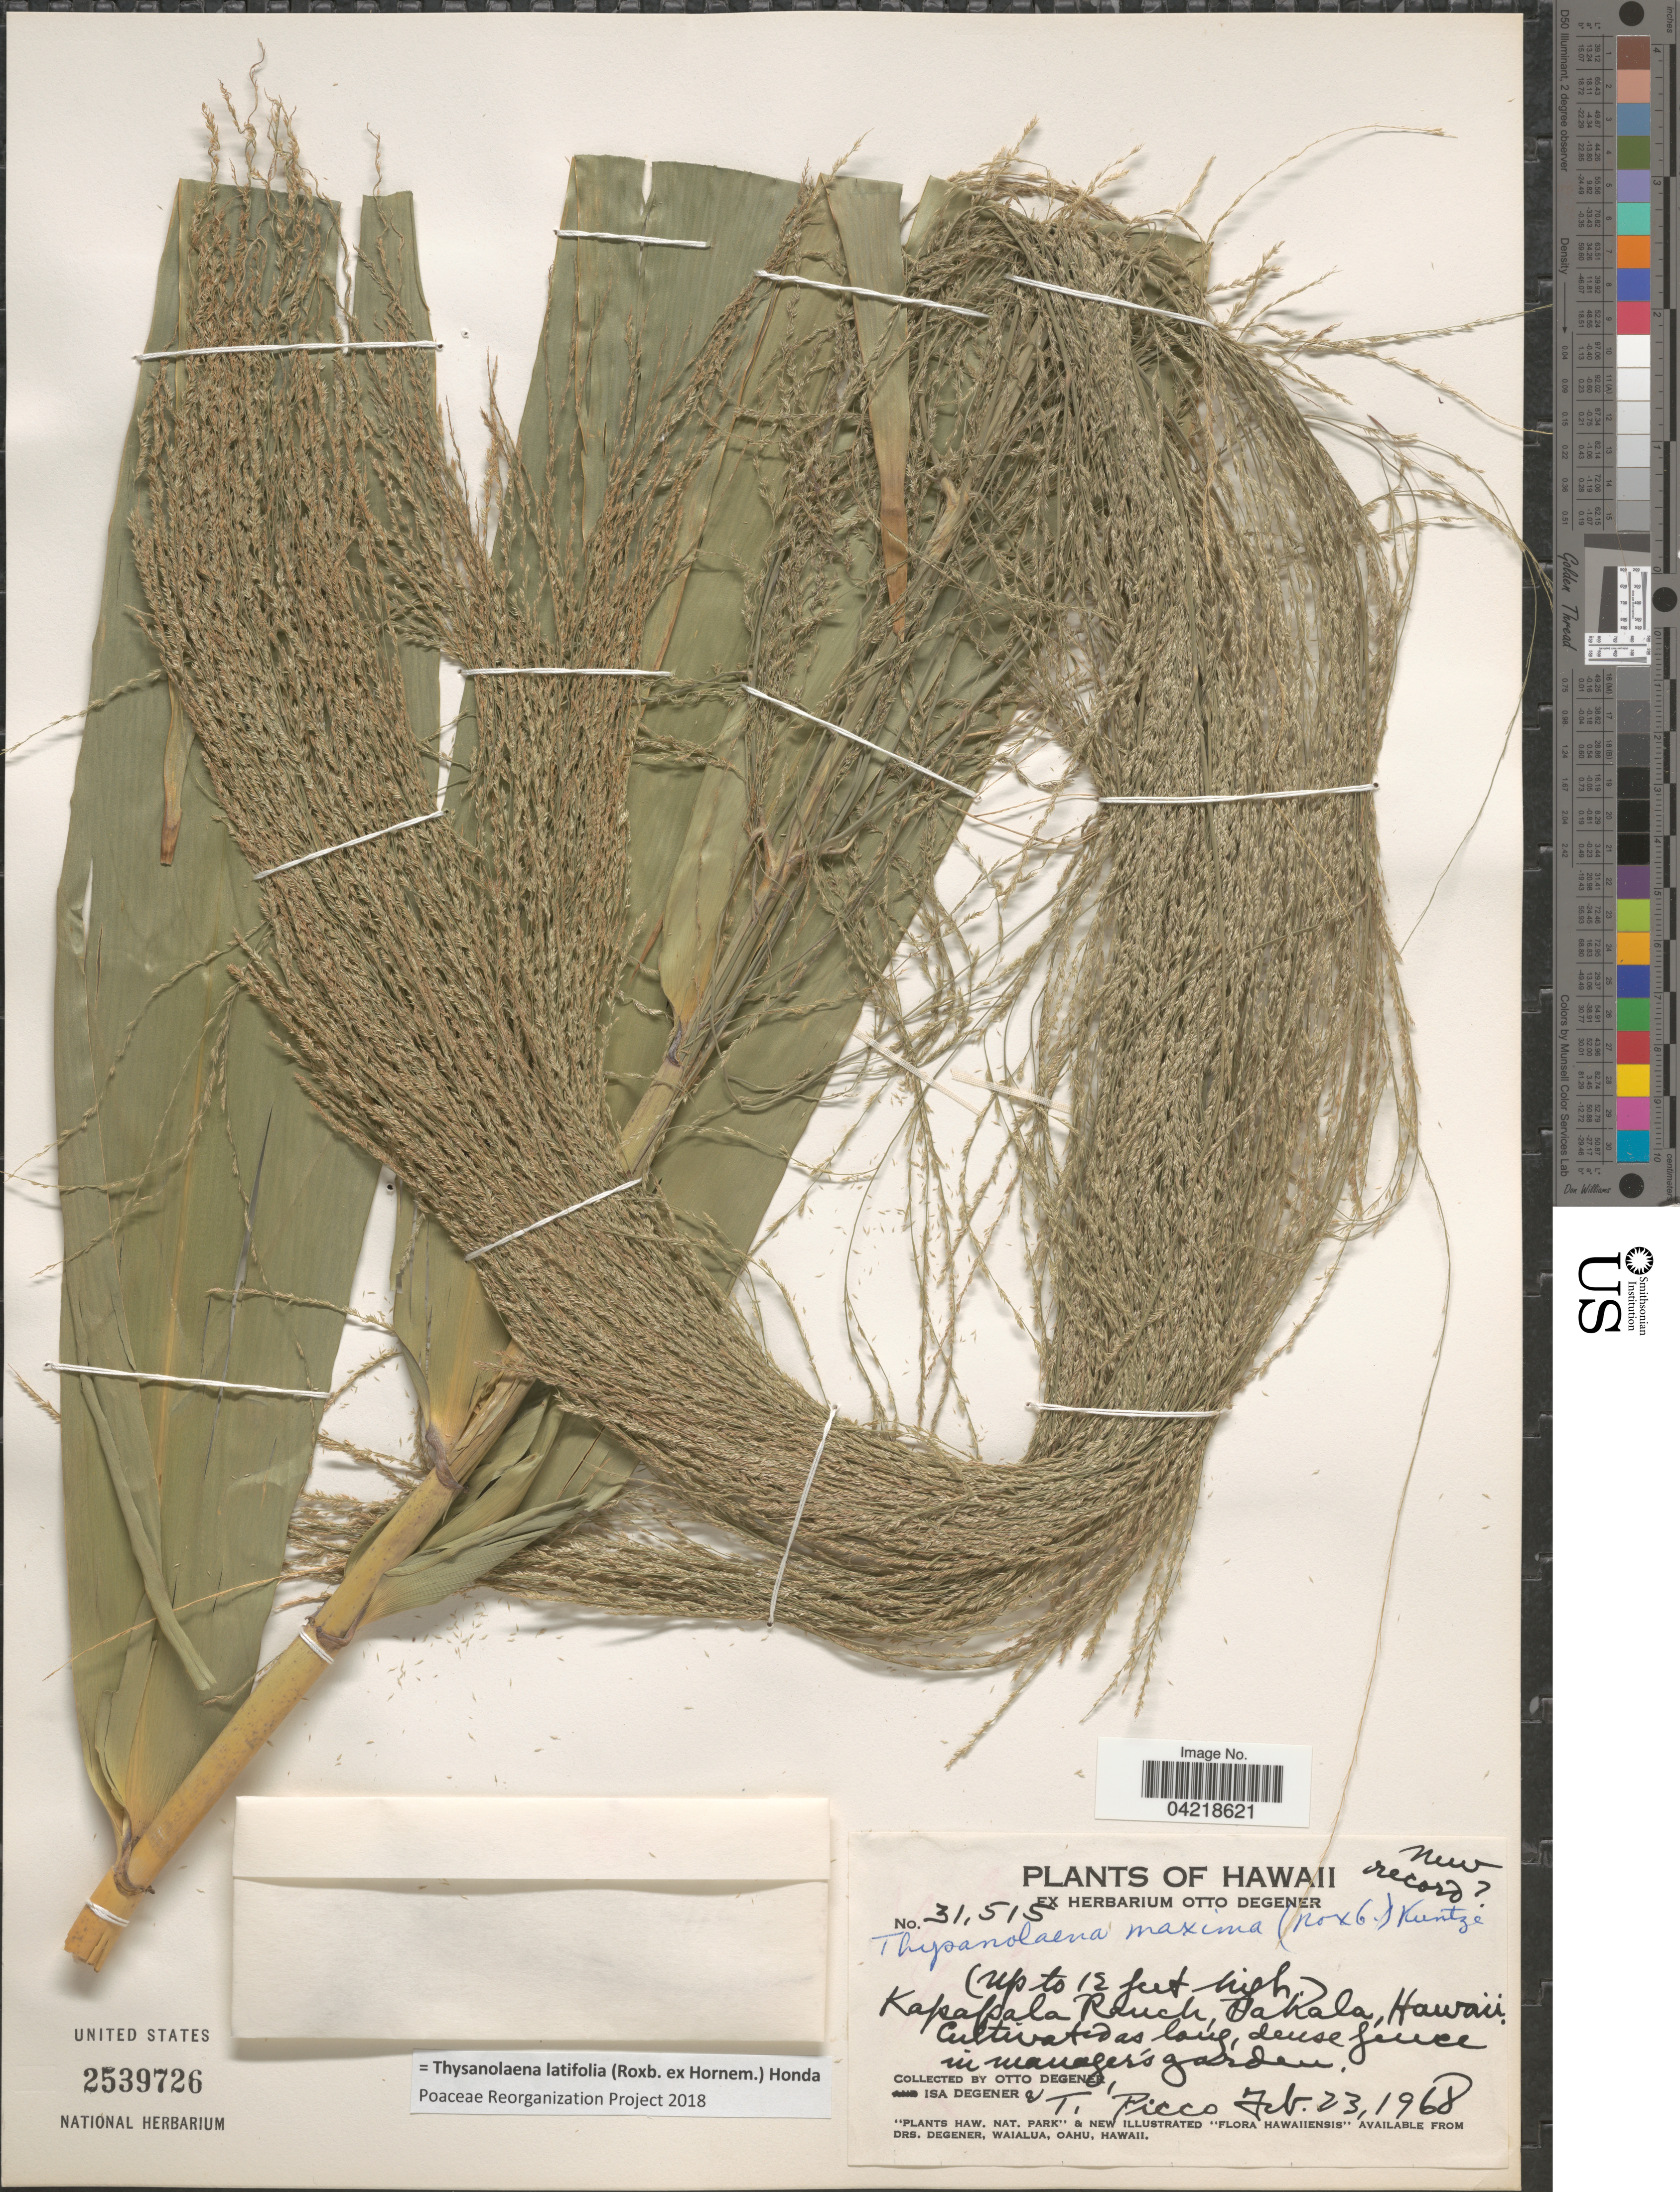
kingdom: Plantae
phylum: Tracheophyta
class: Liliopsida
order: Poales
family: Poaceae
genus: Thysanolaena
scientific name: Thysanolaena latifolia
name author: (Roxb. ex Hornem.) Honda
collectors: O. Degener, I. Degener & T. Picco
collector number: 31515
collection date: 1968-02-23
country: United States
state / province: Hawaii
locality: Kapapala Ranch, Pahala. Cultivated in long, dense fence in manager's garden.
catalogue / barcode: US 2539726